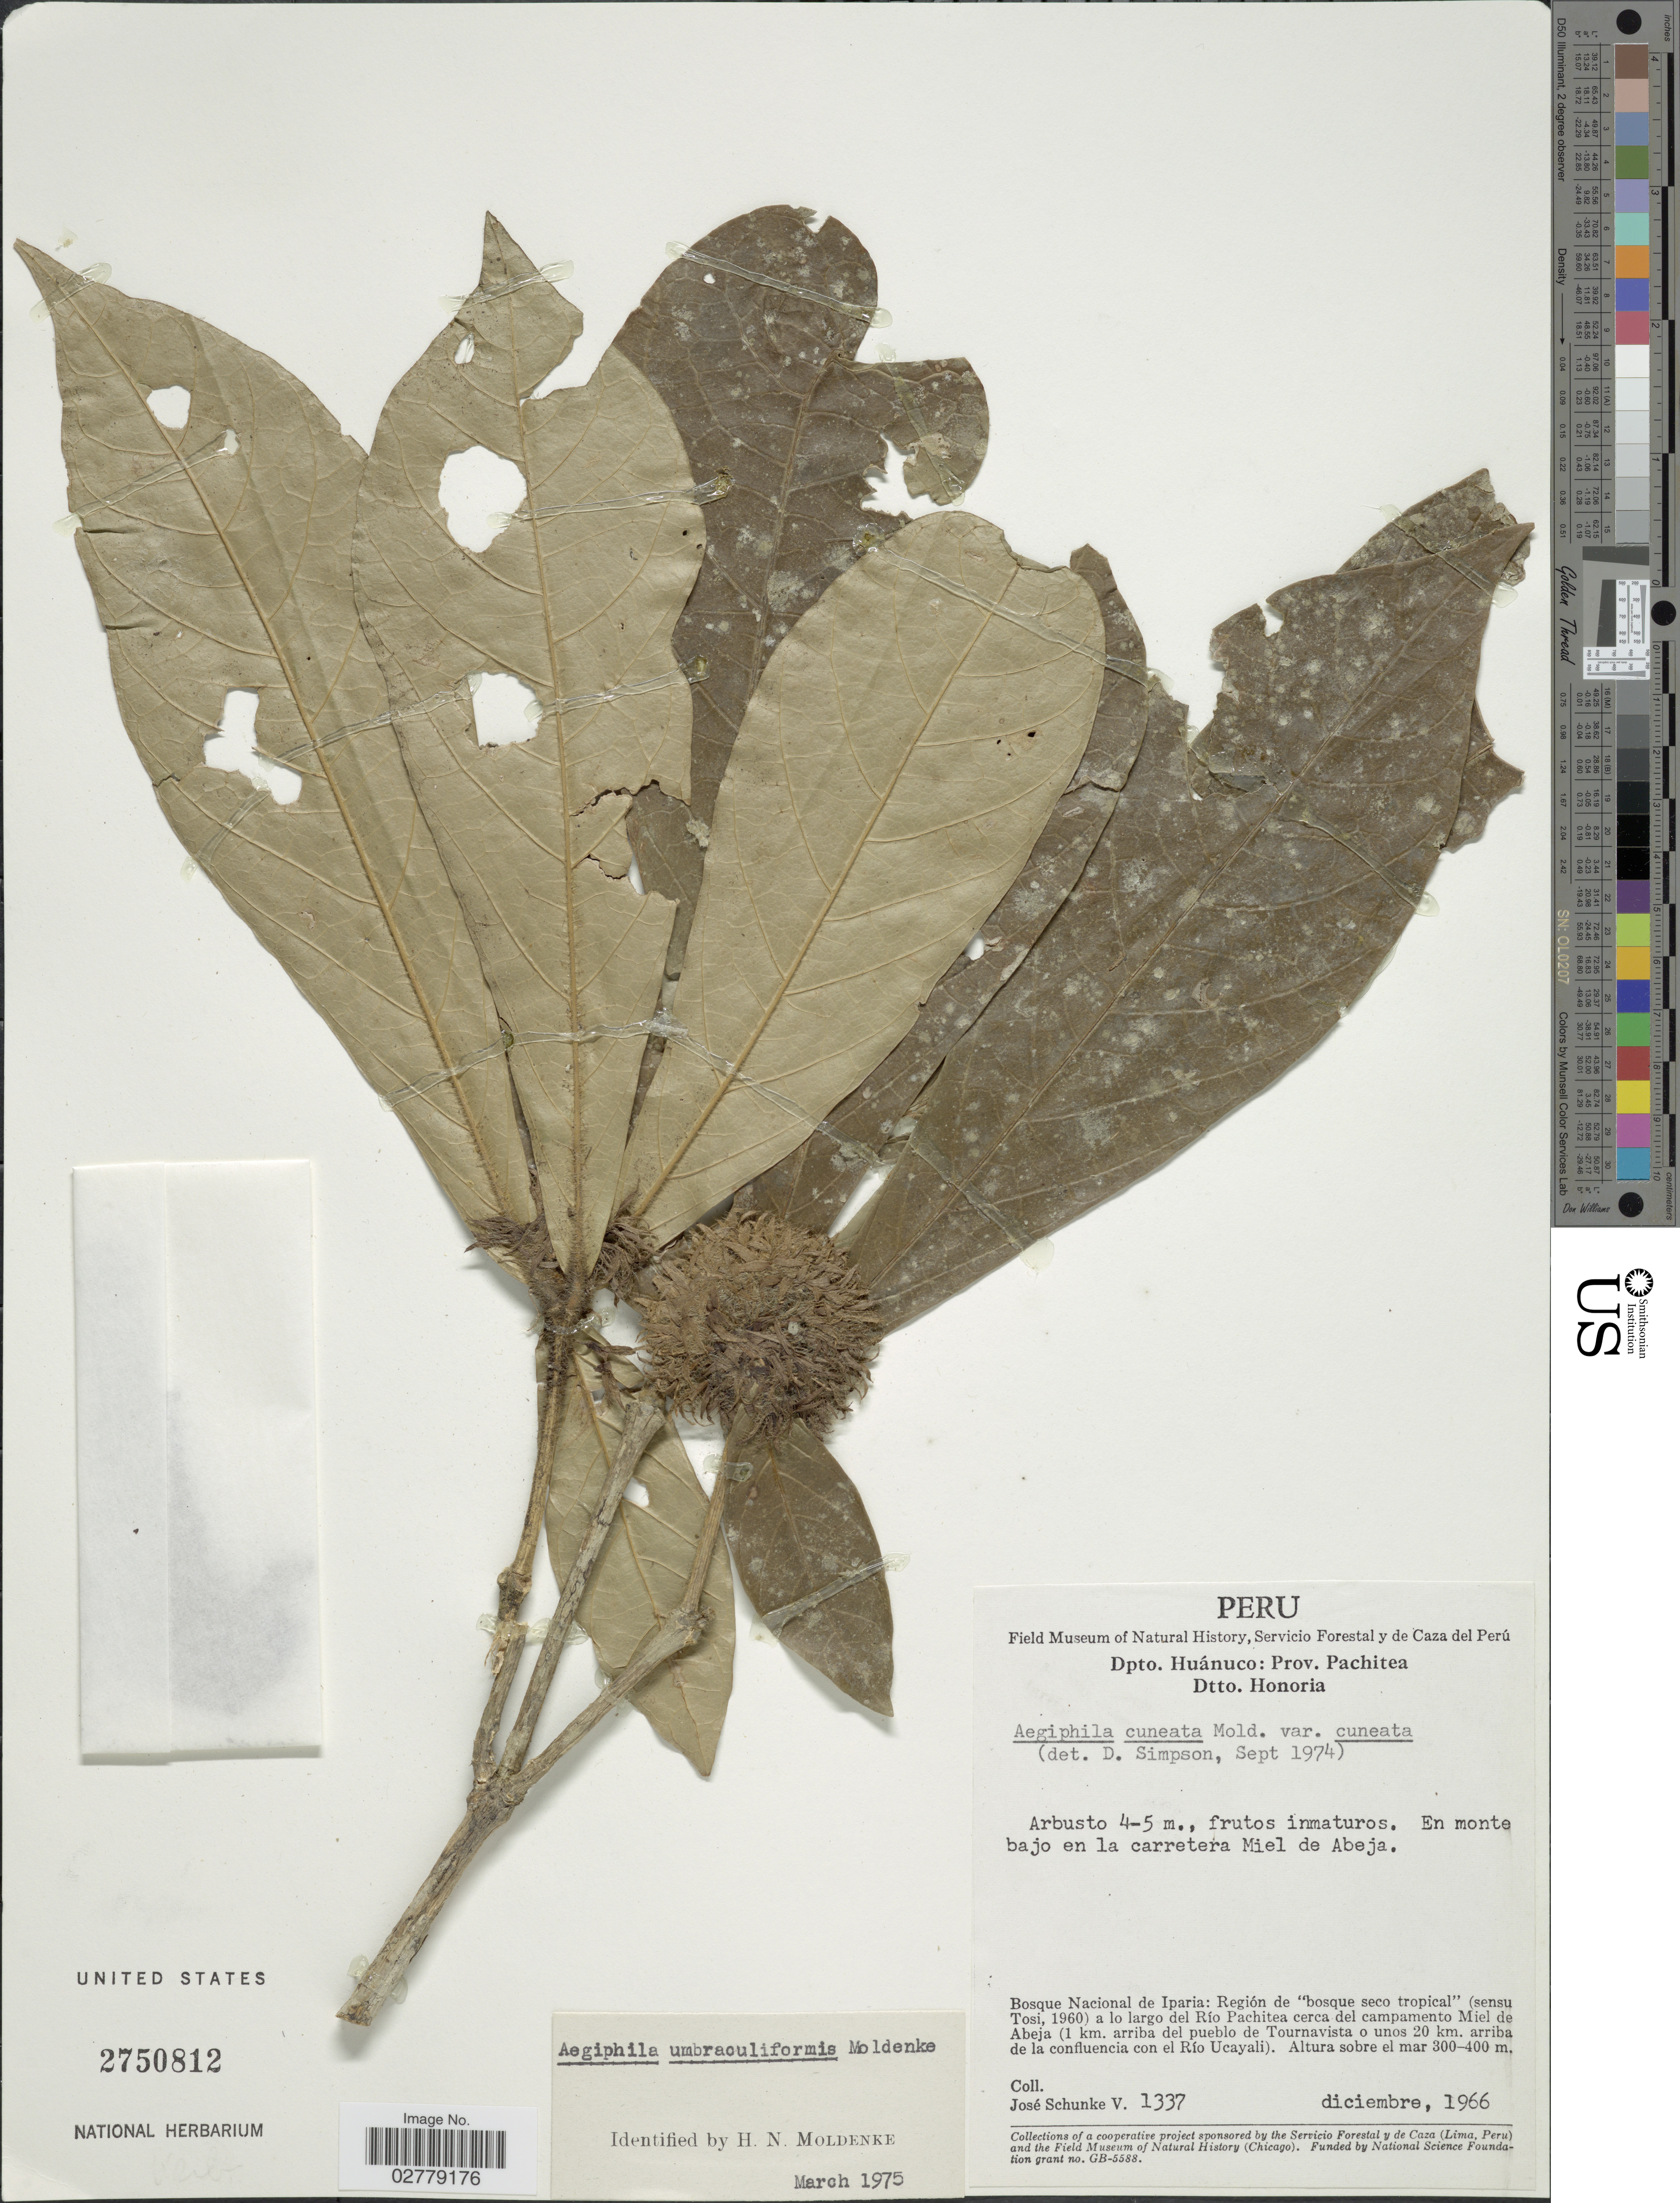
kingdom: Plantae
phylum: Tracheophyta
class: Magnoliopsida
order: Lamiales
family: Lamiaceae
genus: Aegiphila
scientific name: Aegiphila umbraculiformis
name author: Moldenke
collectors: J. Schunke Vigo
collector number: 1337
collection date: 1966-12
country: Peru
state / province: Huánuco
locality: Dpto. Huánuco, Prov. Pachitea, Dtto. Honoria, En monte bajo en la carretera Miel de Abeja, Bosque Nacional de Iparia, Región de "bosque seco tropical" (sensu Tosi, 1960) a lo largo del Río Pachitea cerca del campamento Miel de Abeja (1 km. arriba del pueblo de Tournavista o unos 20 km. arriba de la confluencia con el Río Ucayali).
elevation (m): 300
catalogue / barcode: US 2750812